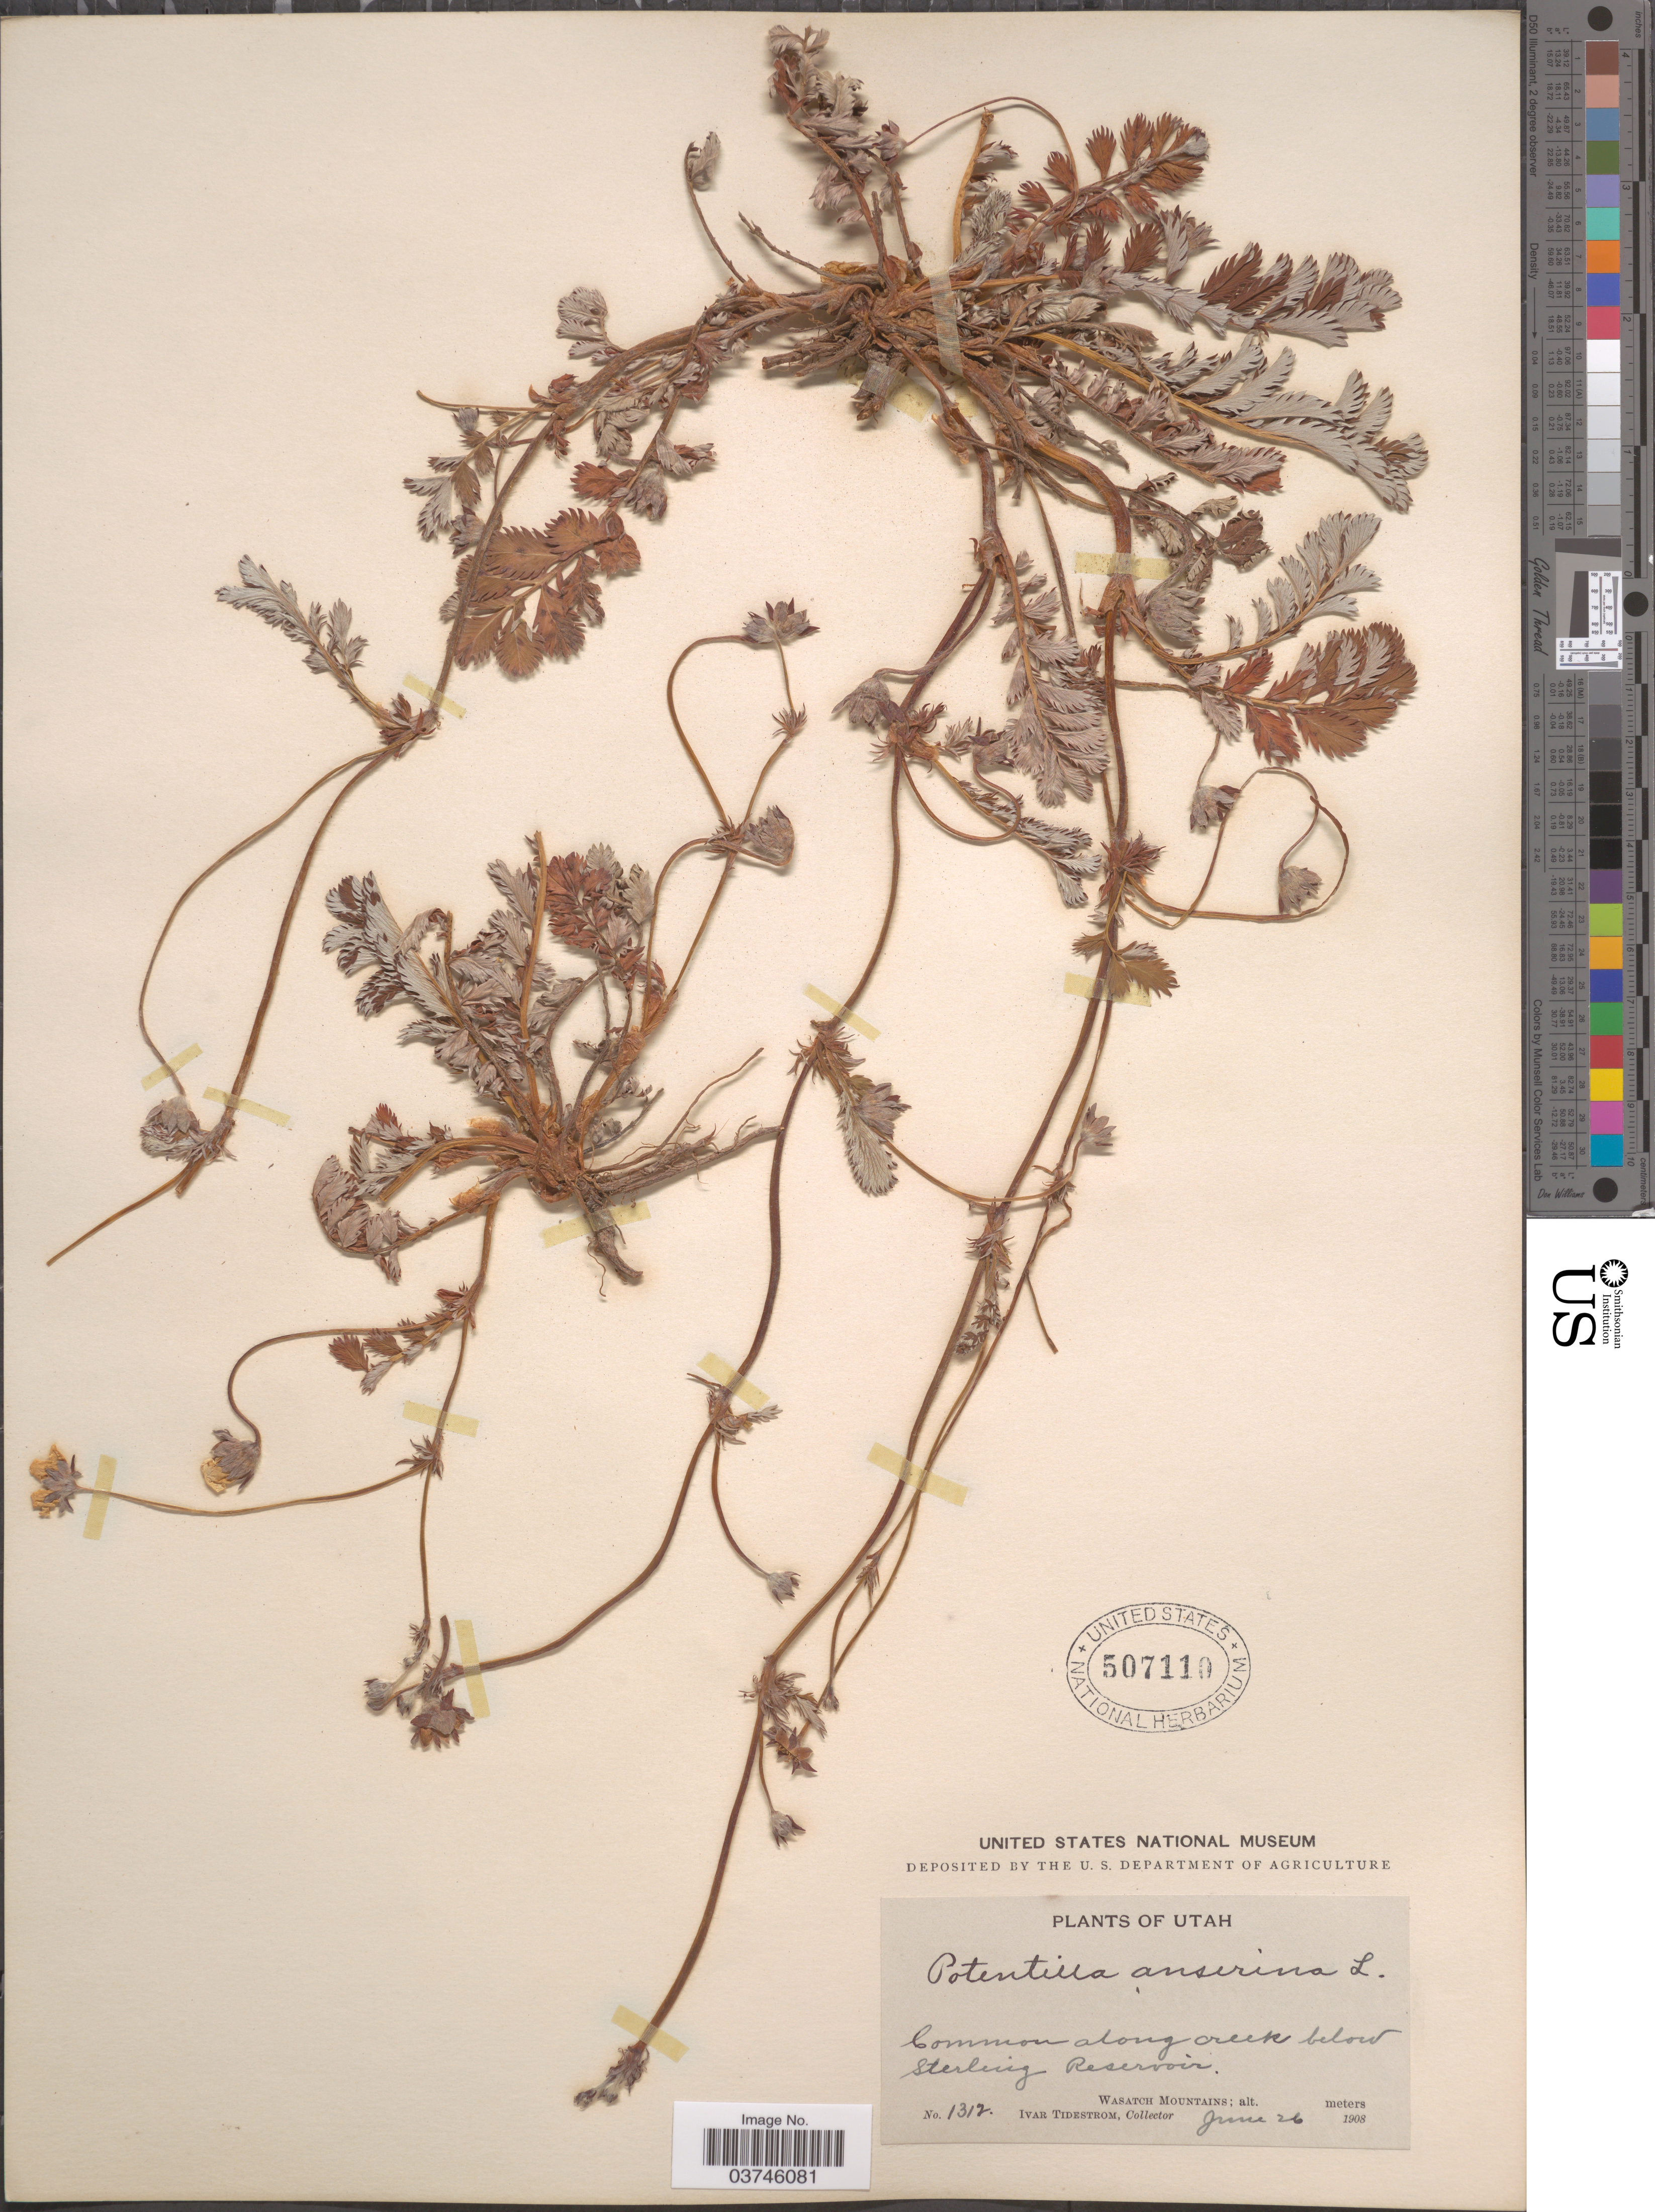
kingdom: Plantae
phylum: Tracheophyta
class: Magnoliopsida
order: Rosales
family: Rosaceae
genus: Argentina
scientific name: Argentina anserina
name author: (L.) Rydb.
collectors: I. F. Tidestrom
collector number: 1317*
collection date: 1908-06-26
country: United States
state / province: Utah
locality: Along creek below Sterling Reservoir. Wasatch Mountains.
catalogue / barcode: US 507110